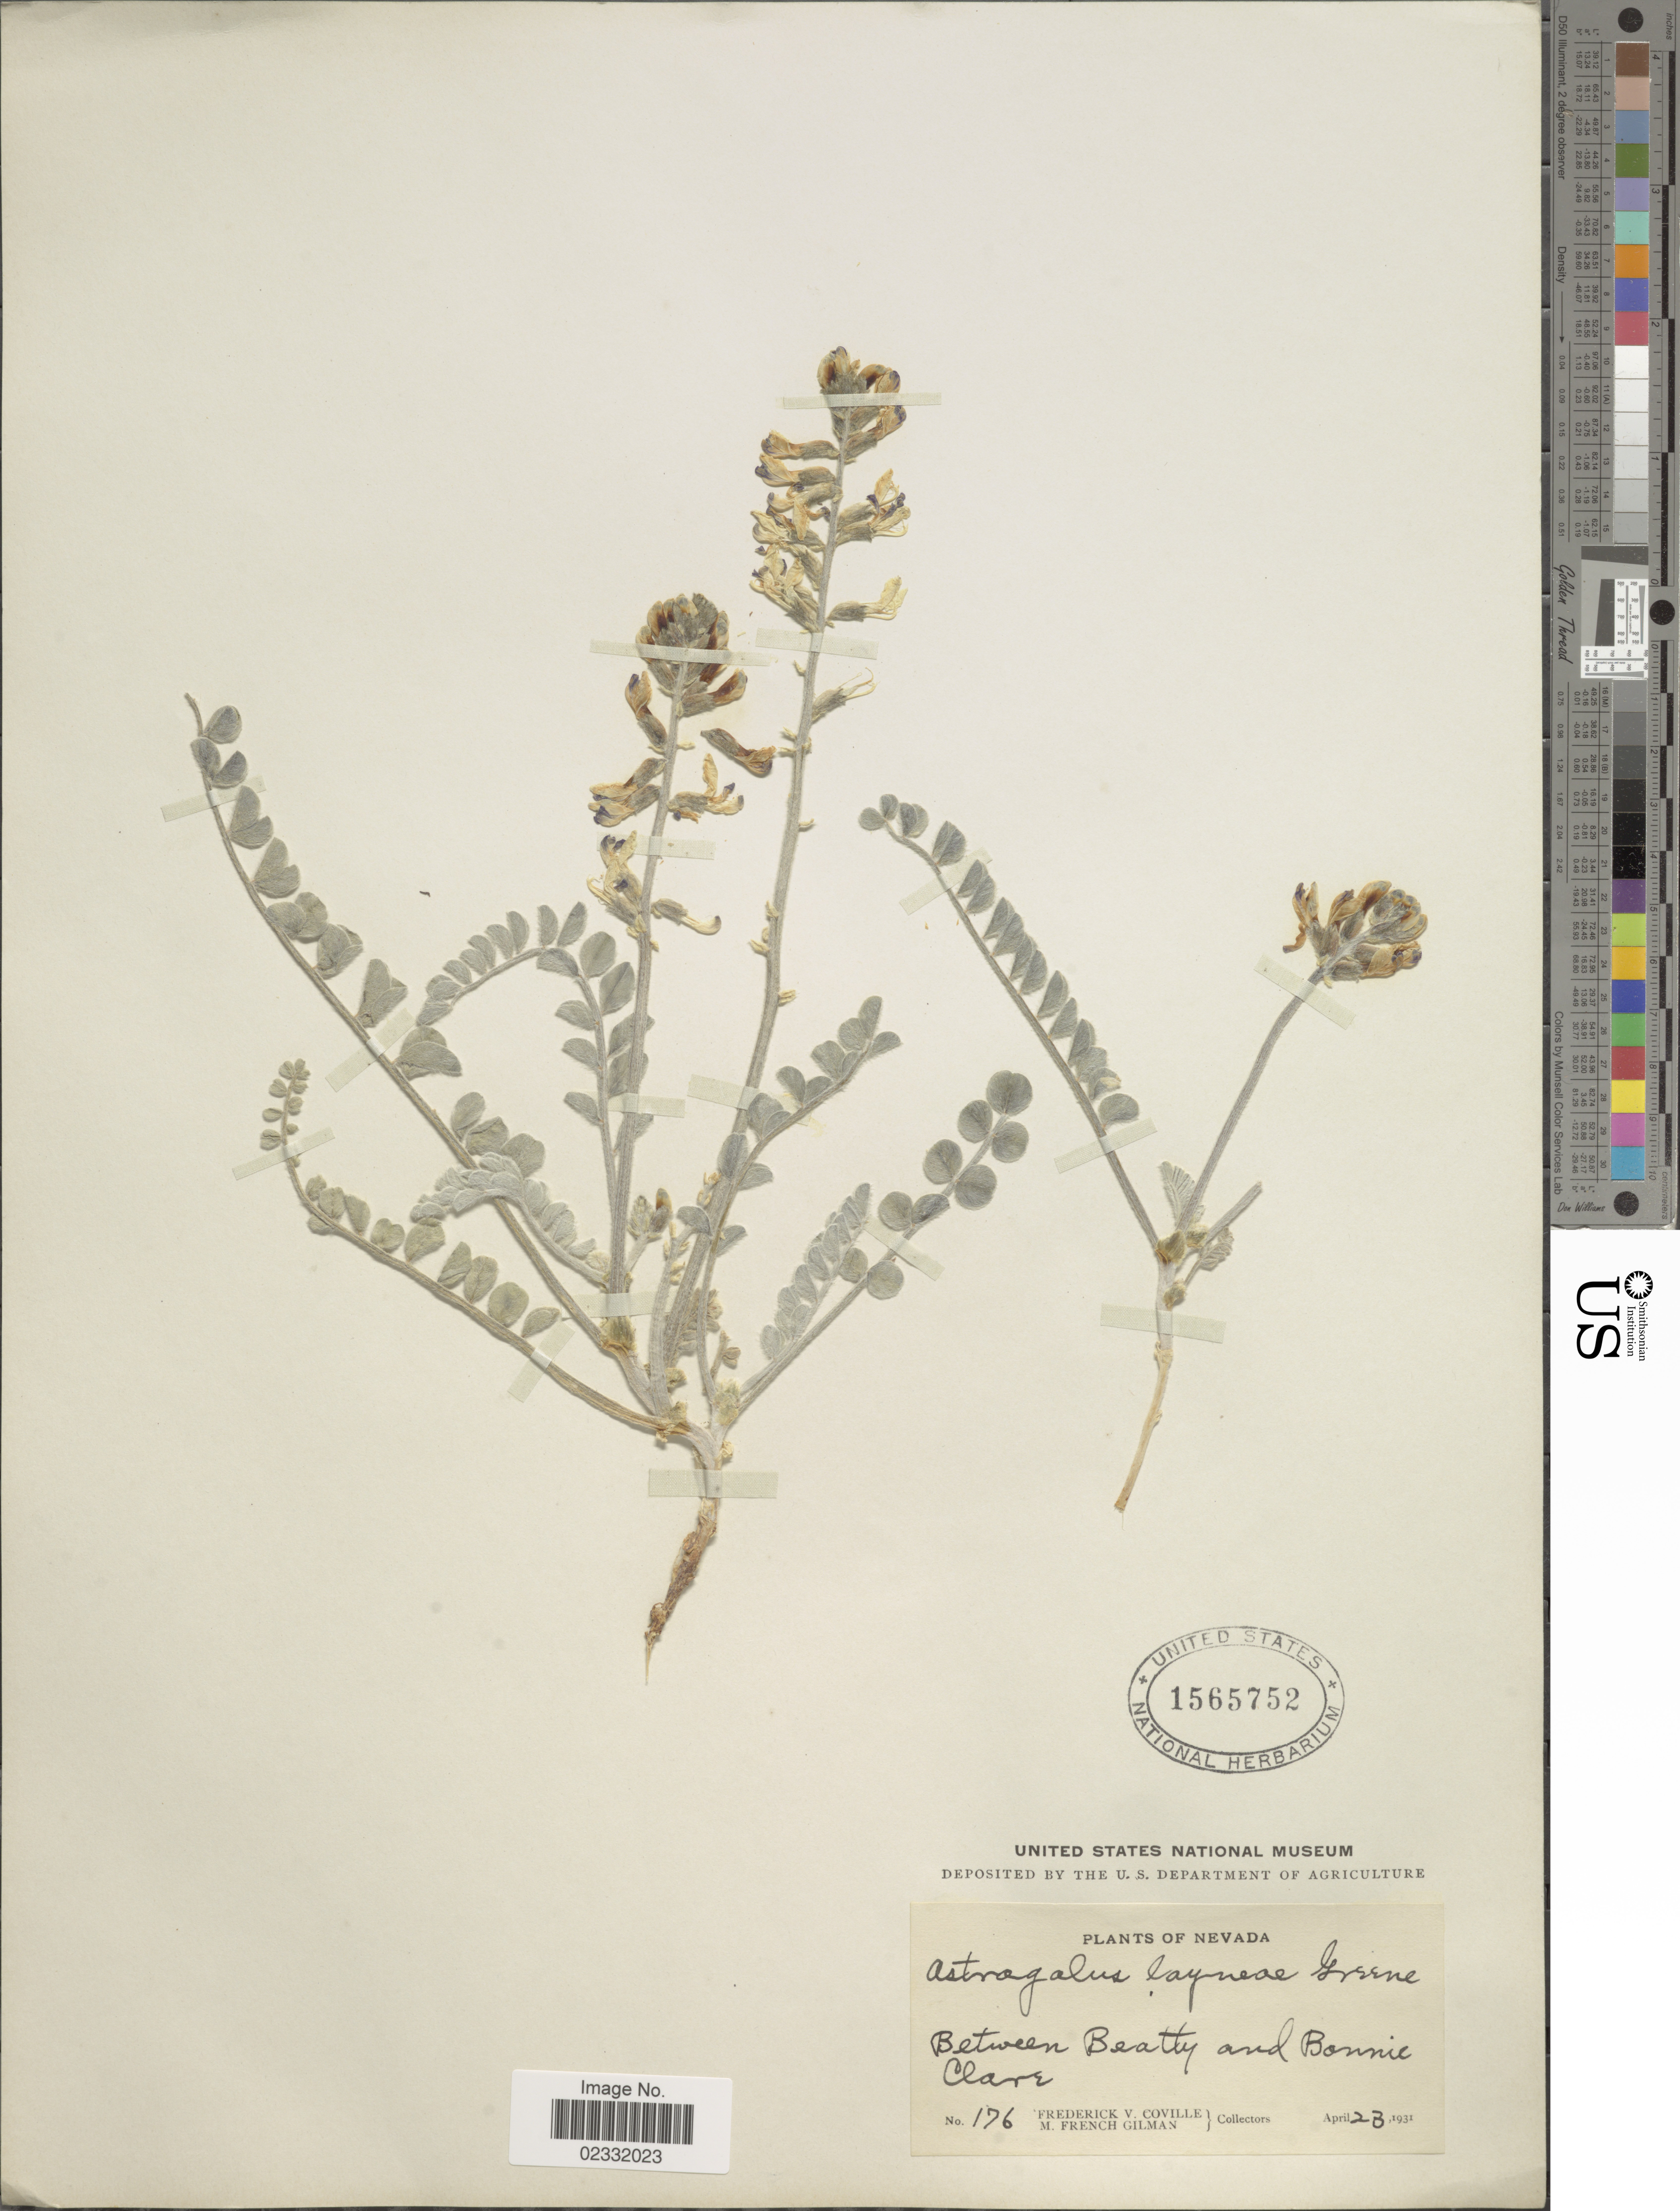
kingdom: Plantae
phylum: Tracheophyta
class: Magnoliopsida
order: Fabales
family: Fabaceae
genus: Astragalus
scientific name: Astragalus layneae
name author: Greene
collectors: F. V. Coville & M. F. Gilman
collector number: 176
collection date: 1931-04-23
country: United States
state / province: Nevada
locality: Between Beatty and Bonnie Clare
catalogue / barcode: US 1565752